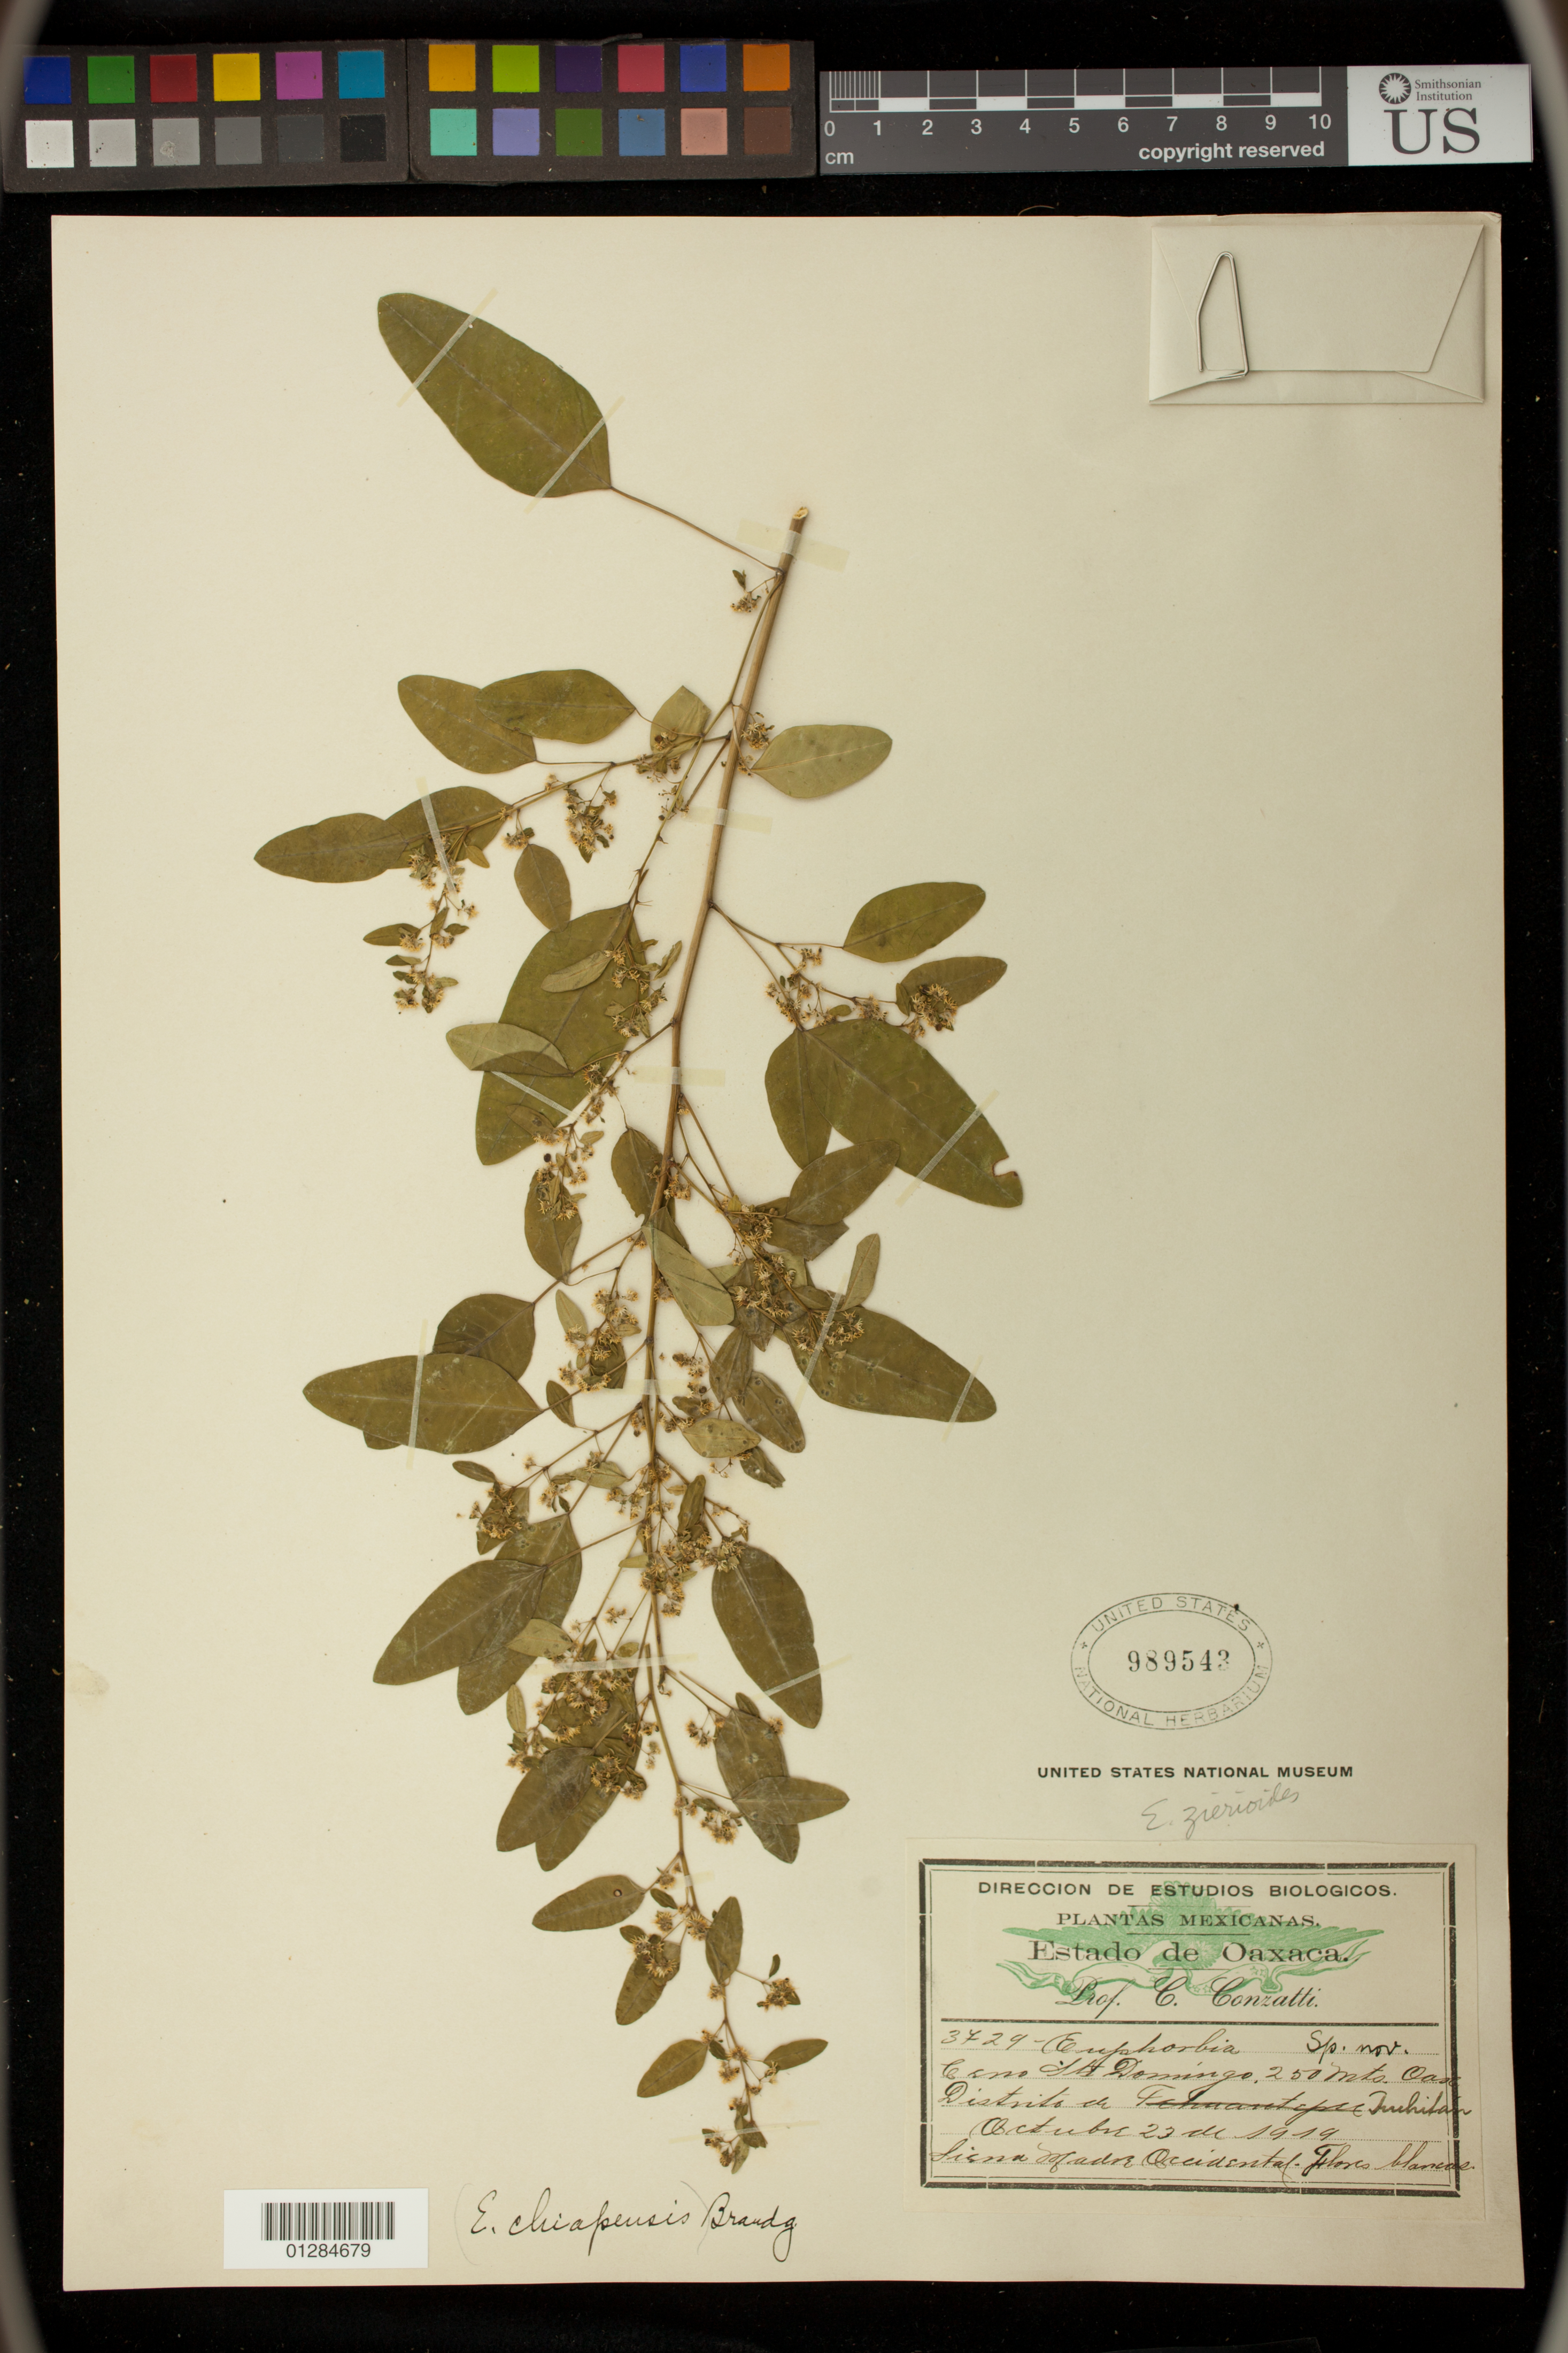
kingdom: Plantae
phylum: Tracheophyta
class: Magnoliopsida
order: Malpighiales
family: Euphorbiaceae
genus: Euphorbia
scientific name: Euphorbia zierioides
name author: Boiss.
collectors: C. Conzatti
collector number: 3729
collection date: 1919-10-23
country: Mexico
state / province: Oaxaca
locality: Santo Domingo, Juchitan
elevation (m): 250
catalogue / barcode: US 989543